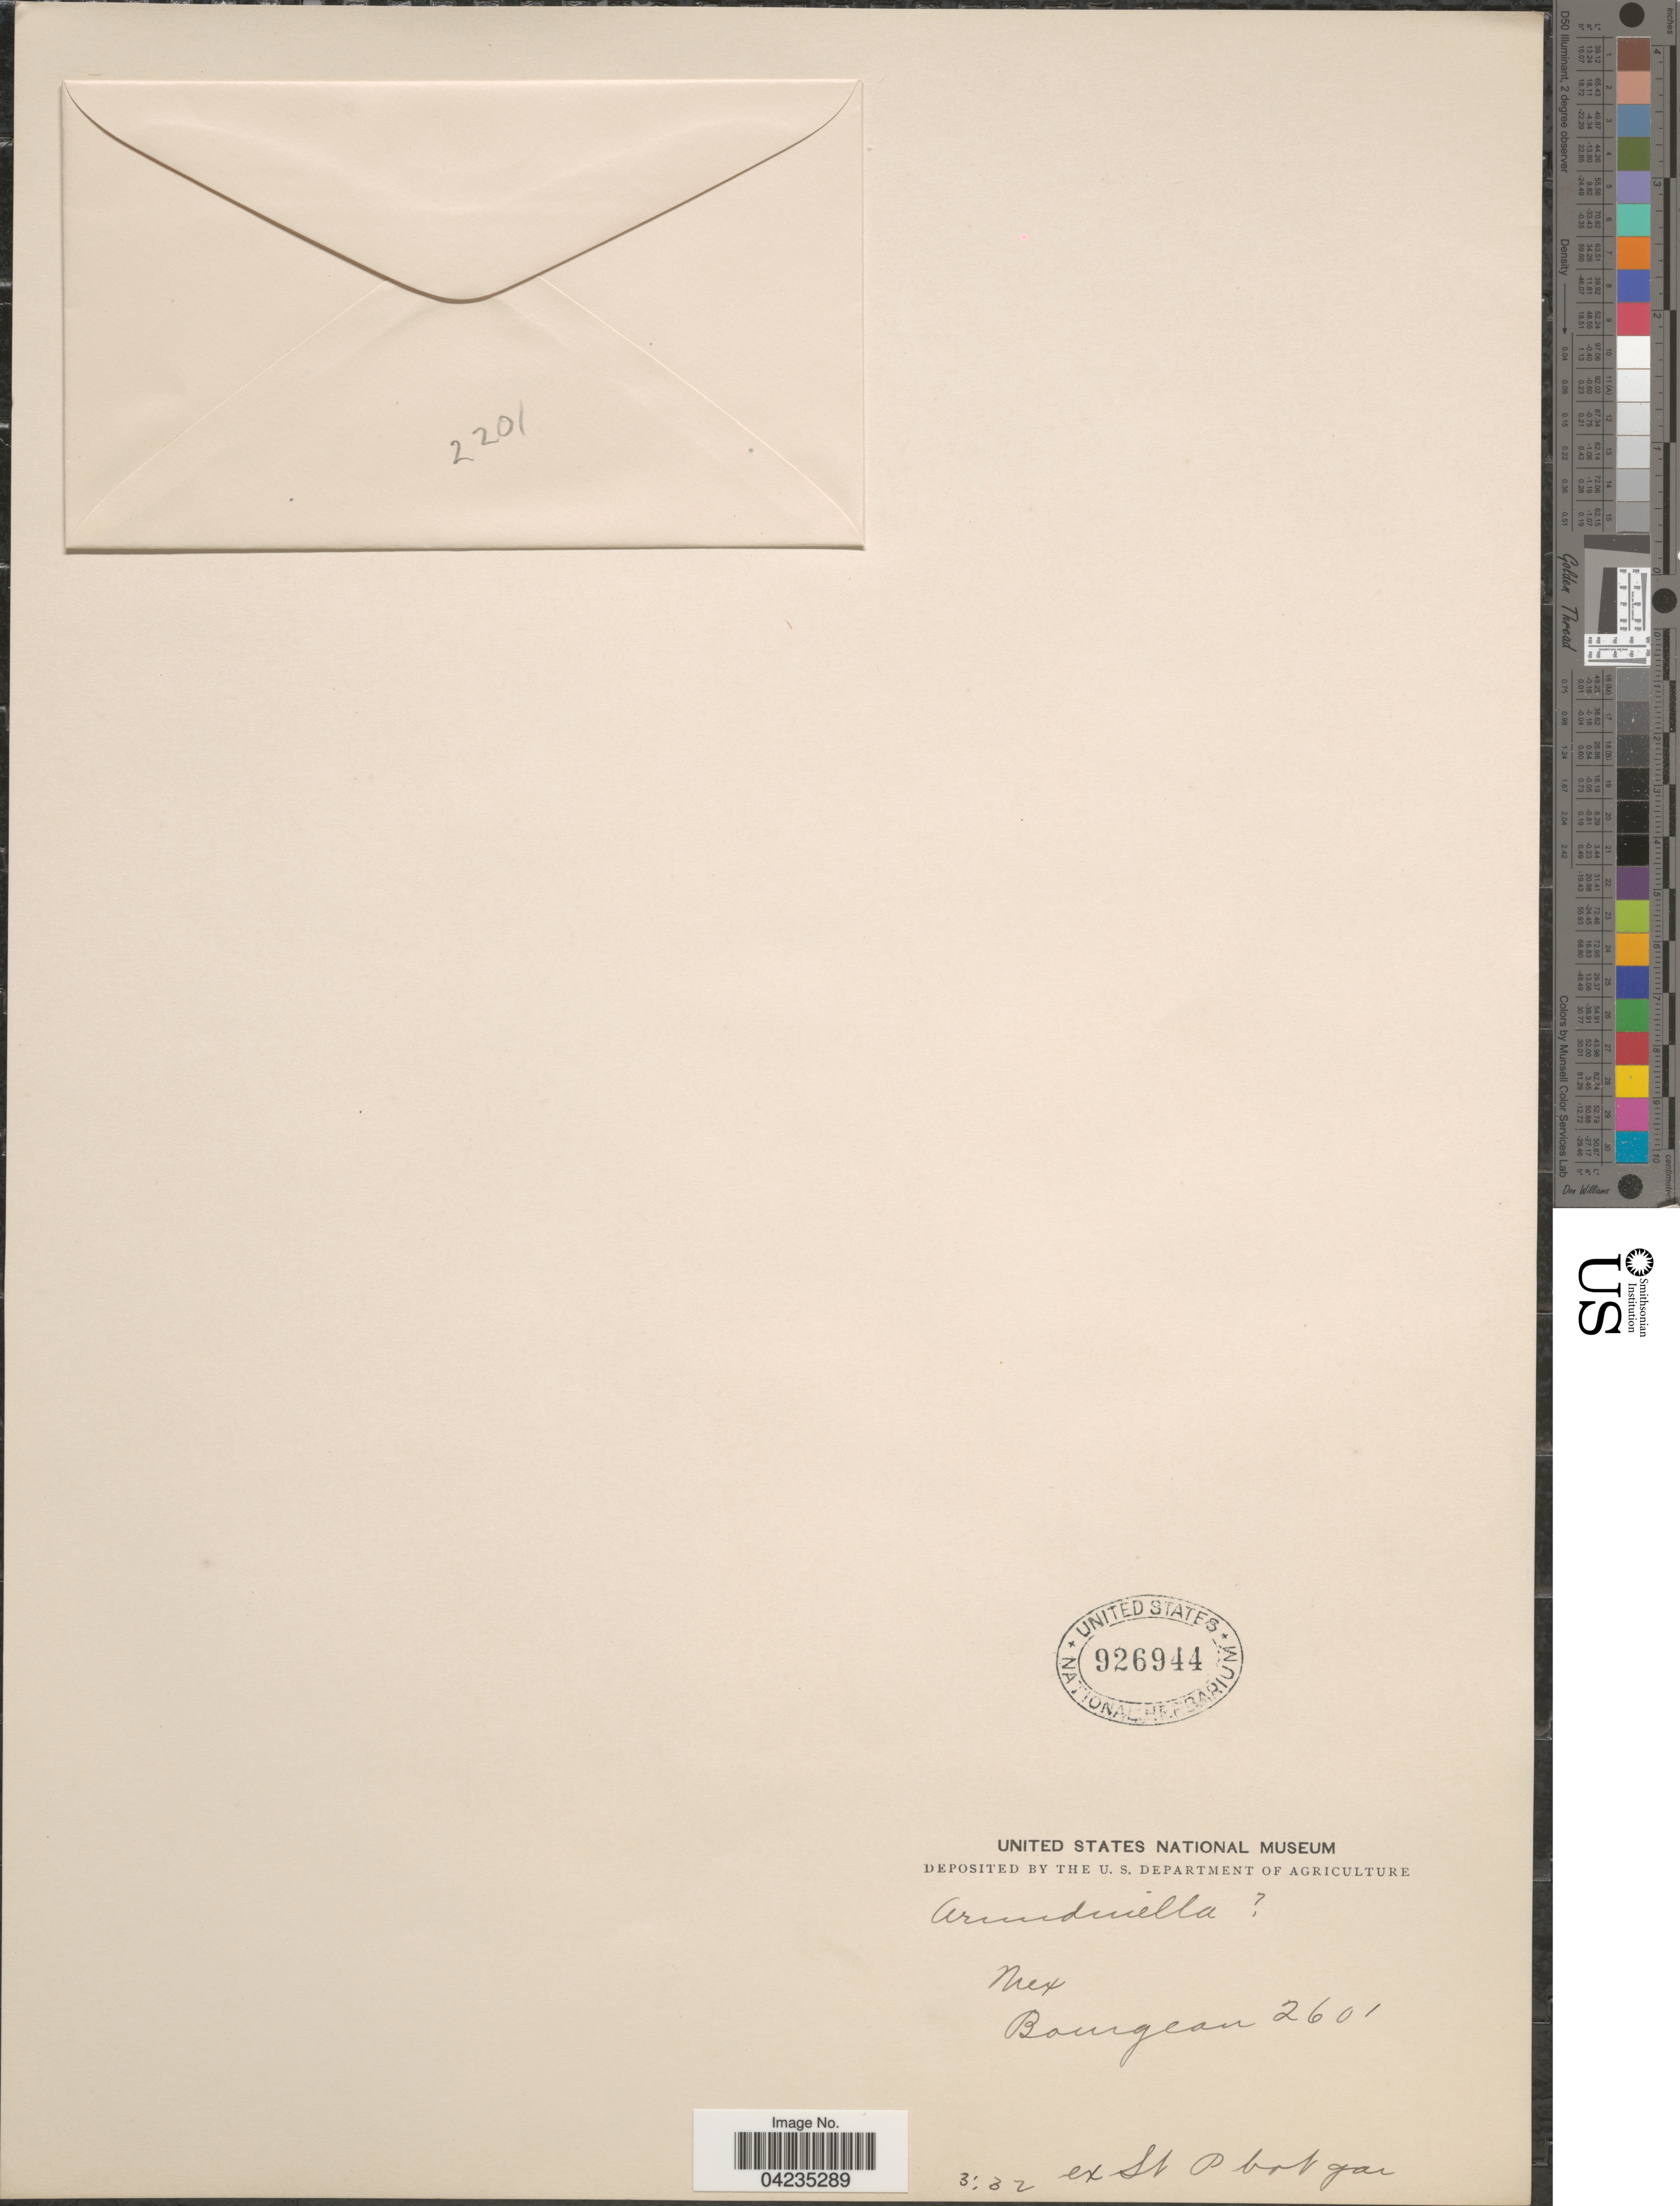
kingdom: Plantae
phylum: Tracheophyta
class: Liliopsida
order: Poales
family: Poaceae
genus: Arundinella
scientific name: Arundinella sp.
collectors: -. Bourgeau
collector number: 2601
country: Mexico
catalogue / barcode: US 926944